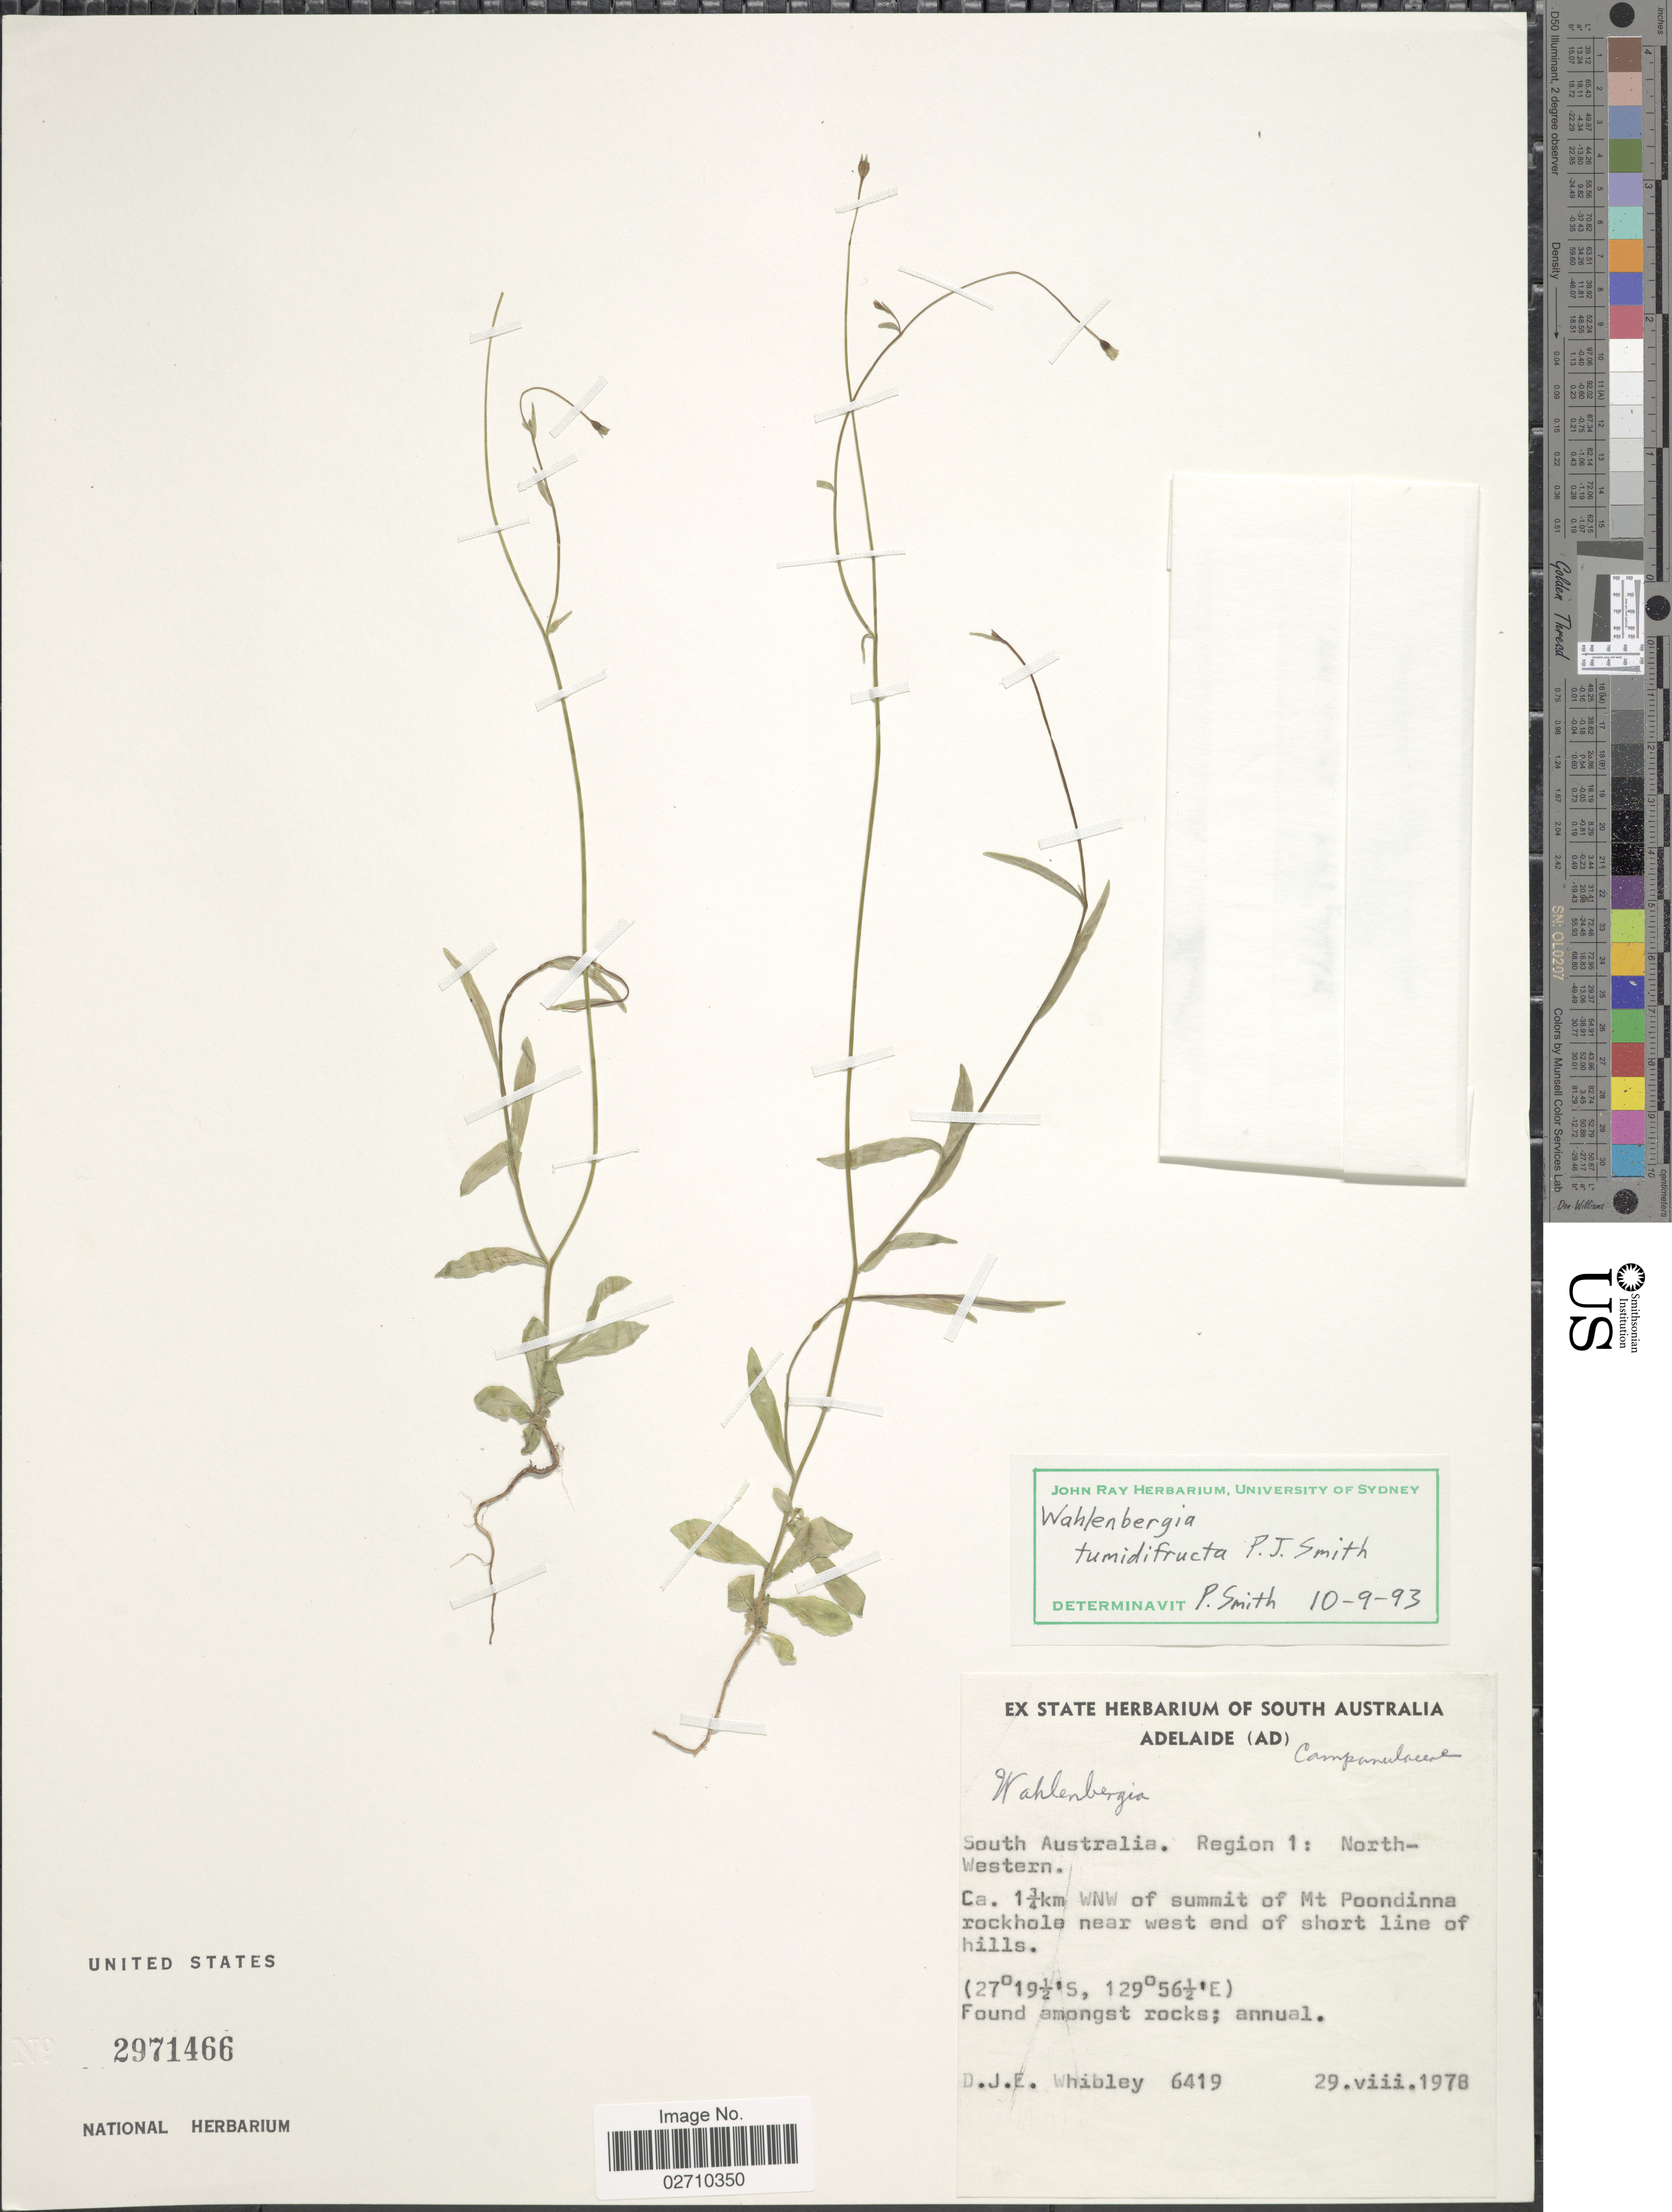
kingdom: Plantae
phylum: Tracheophyta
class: Magnoliopsida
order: Asterales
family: Campanulaceae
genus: Wahlenbergia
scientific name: Wahlenbergia tumidifructa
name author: P.J. Sm.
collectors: D. Whibley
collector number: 6419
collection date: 1978-08-29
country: Australia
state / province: South Australia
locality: Region 1: North-Western. Ca. 1 3/4 km WNW of summit of Mt Poondinna rockhole near west end of short line of hills.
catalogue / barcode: US 2971466